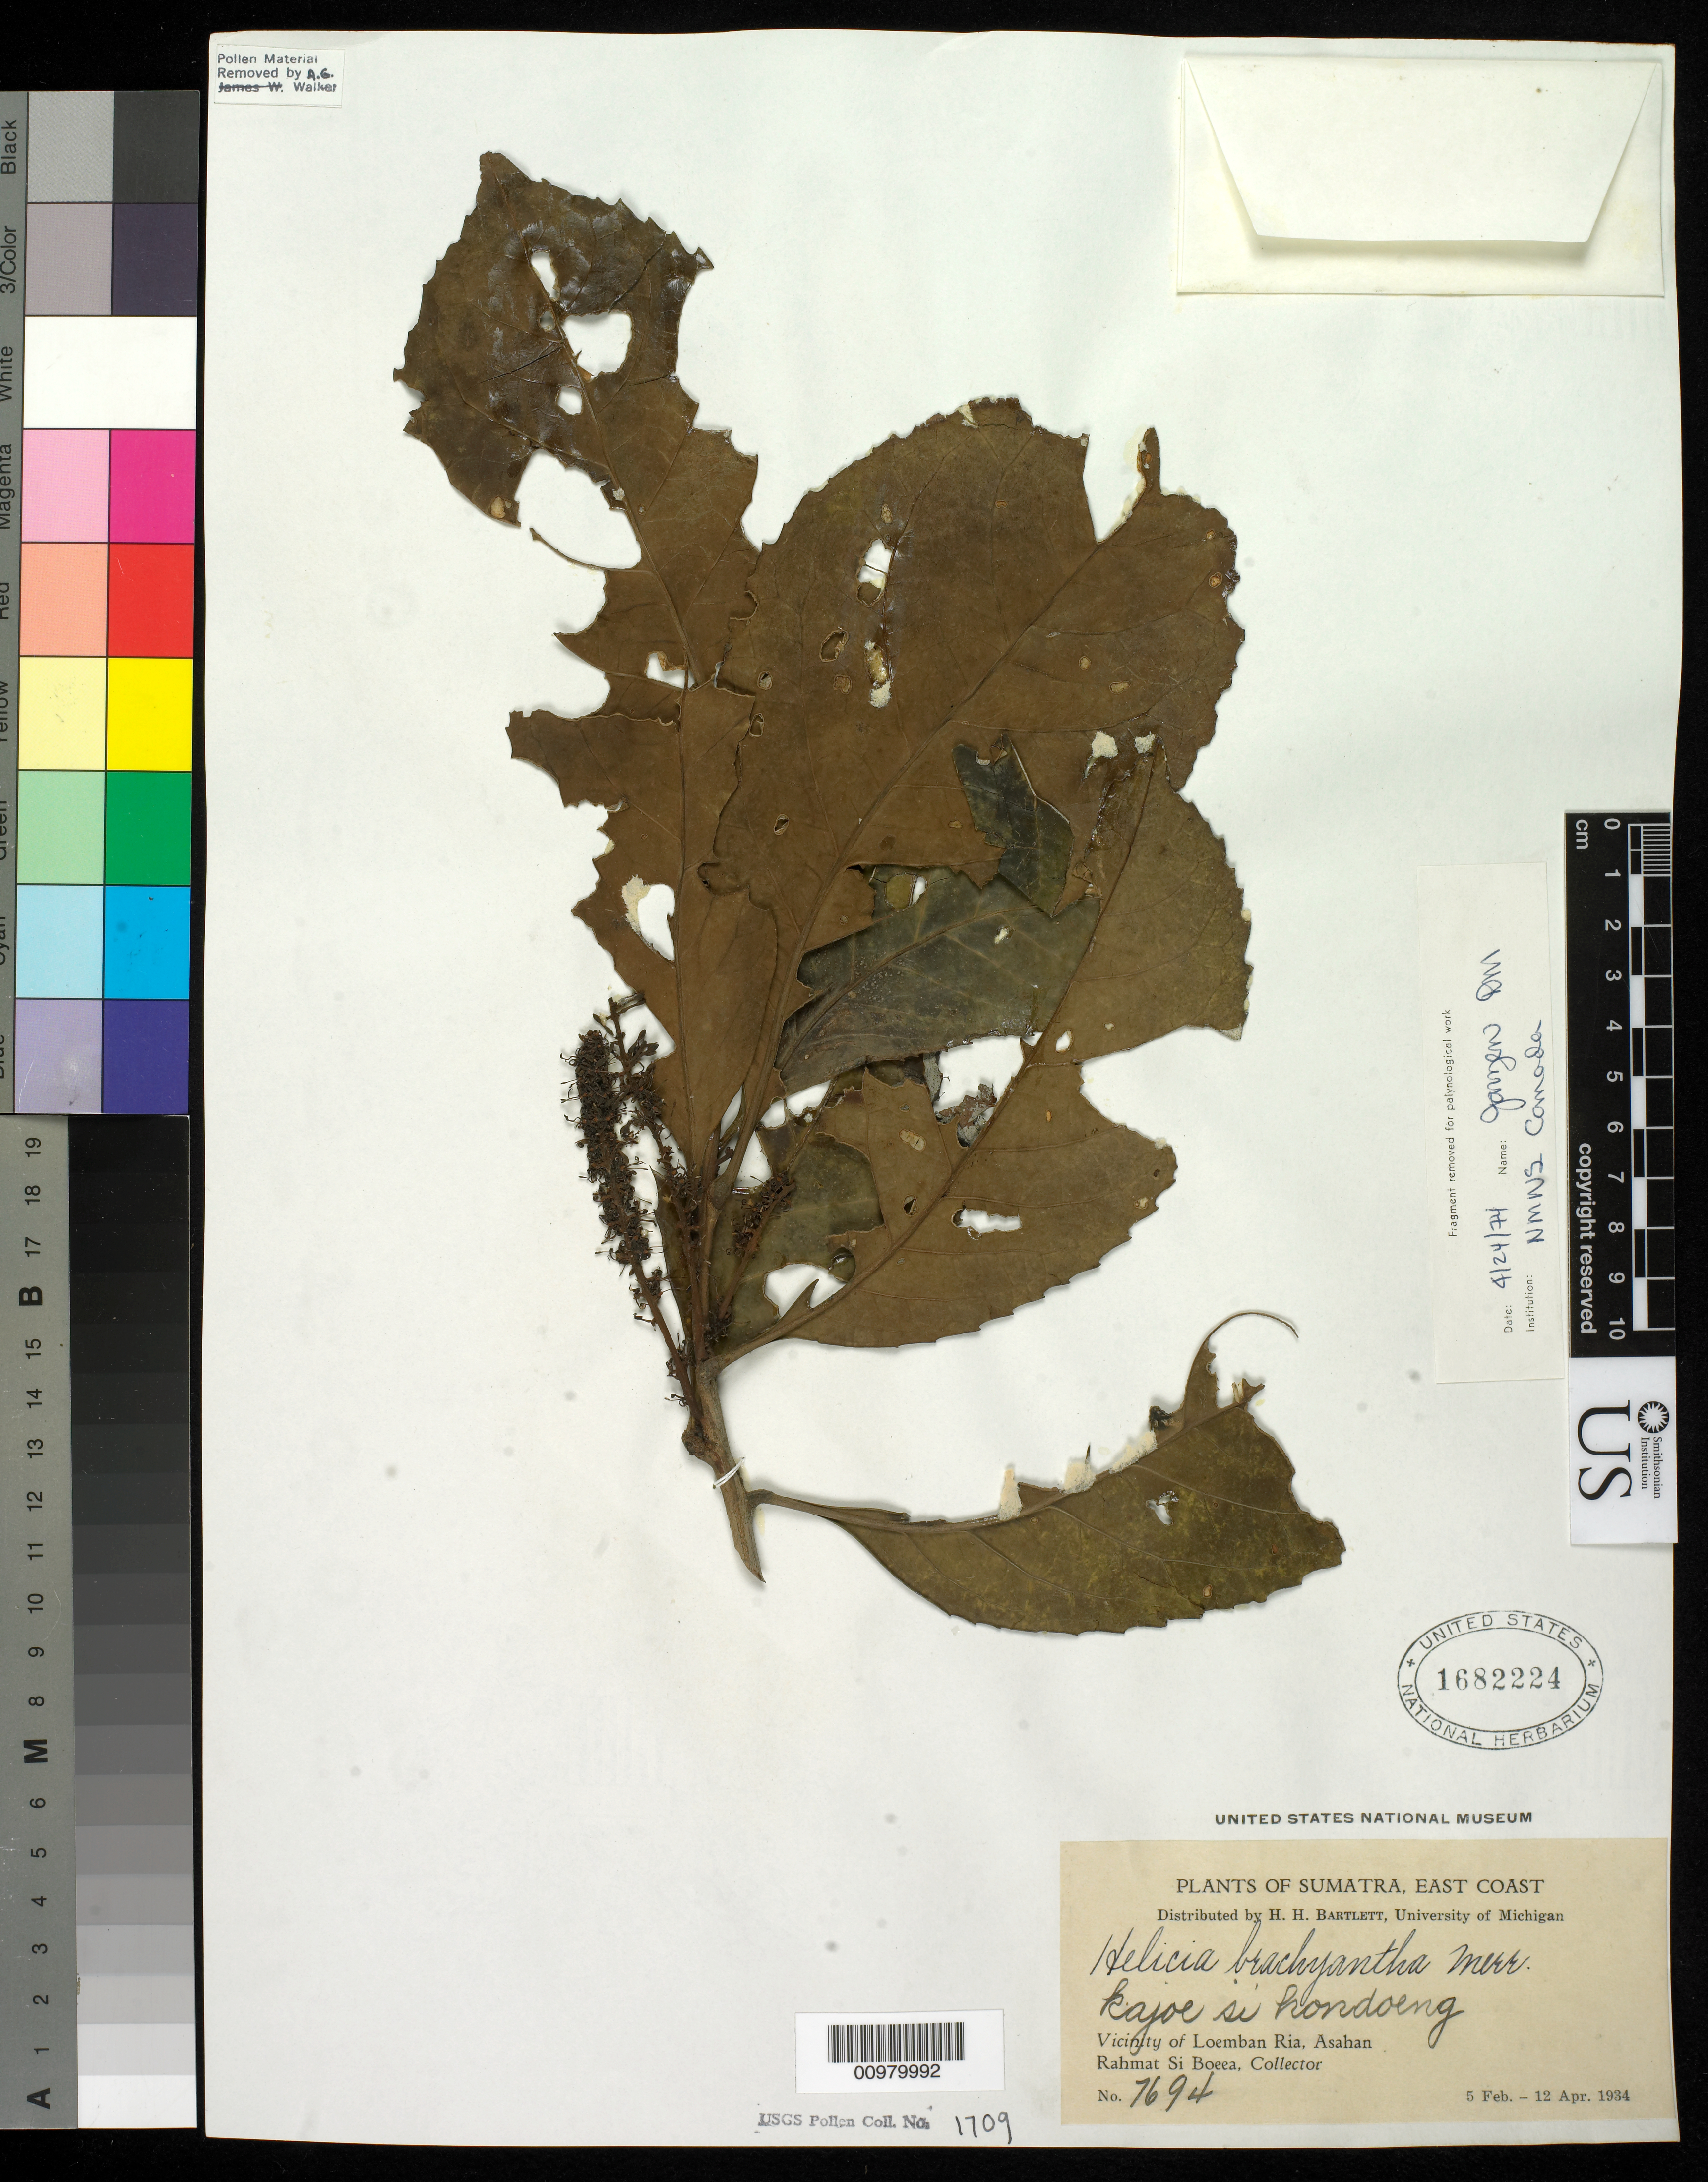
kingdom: Plantae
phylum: Tracheophyta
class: Magnoliopsida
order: Proteales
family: Proteaceae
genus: Helicia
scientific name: Helicia brachyantha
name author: Merr.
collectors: Rahmat Si Boeea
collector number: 7694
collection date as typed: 05 Feb 1934 to 12 Apr 1934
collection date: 1934-02-05/1934-04-12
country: Indonesia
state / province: Sumatra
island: Sumatra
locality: Vicinity of Loemban Ria, Asahan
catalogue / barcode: US 1682224